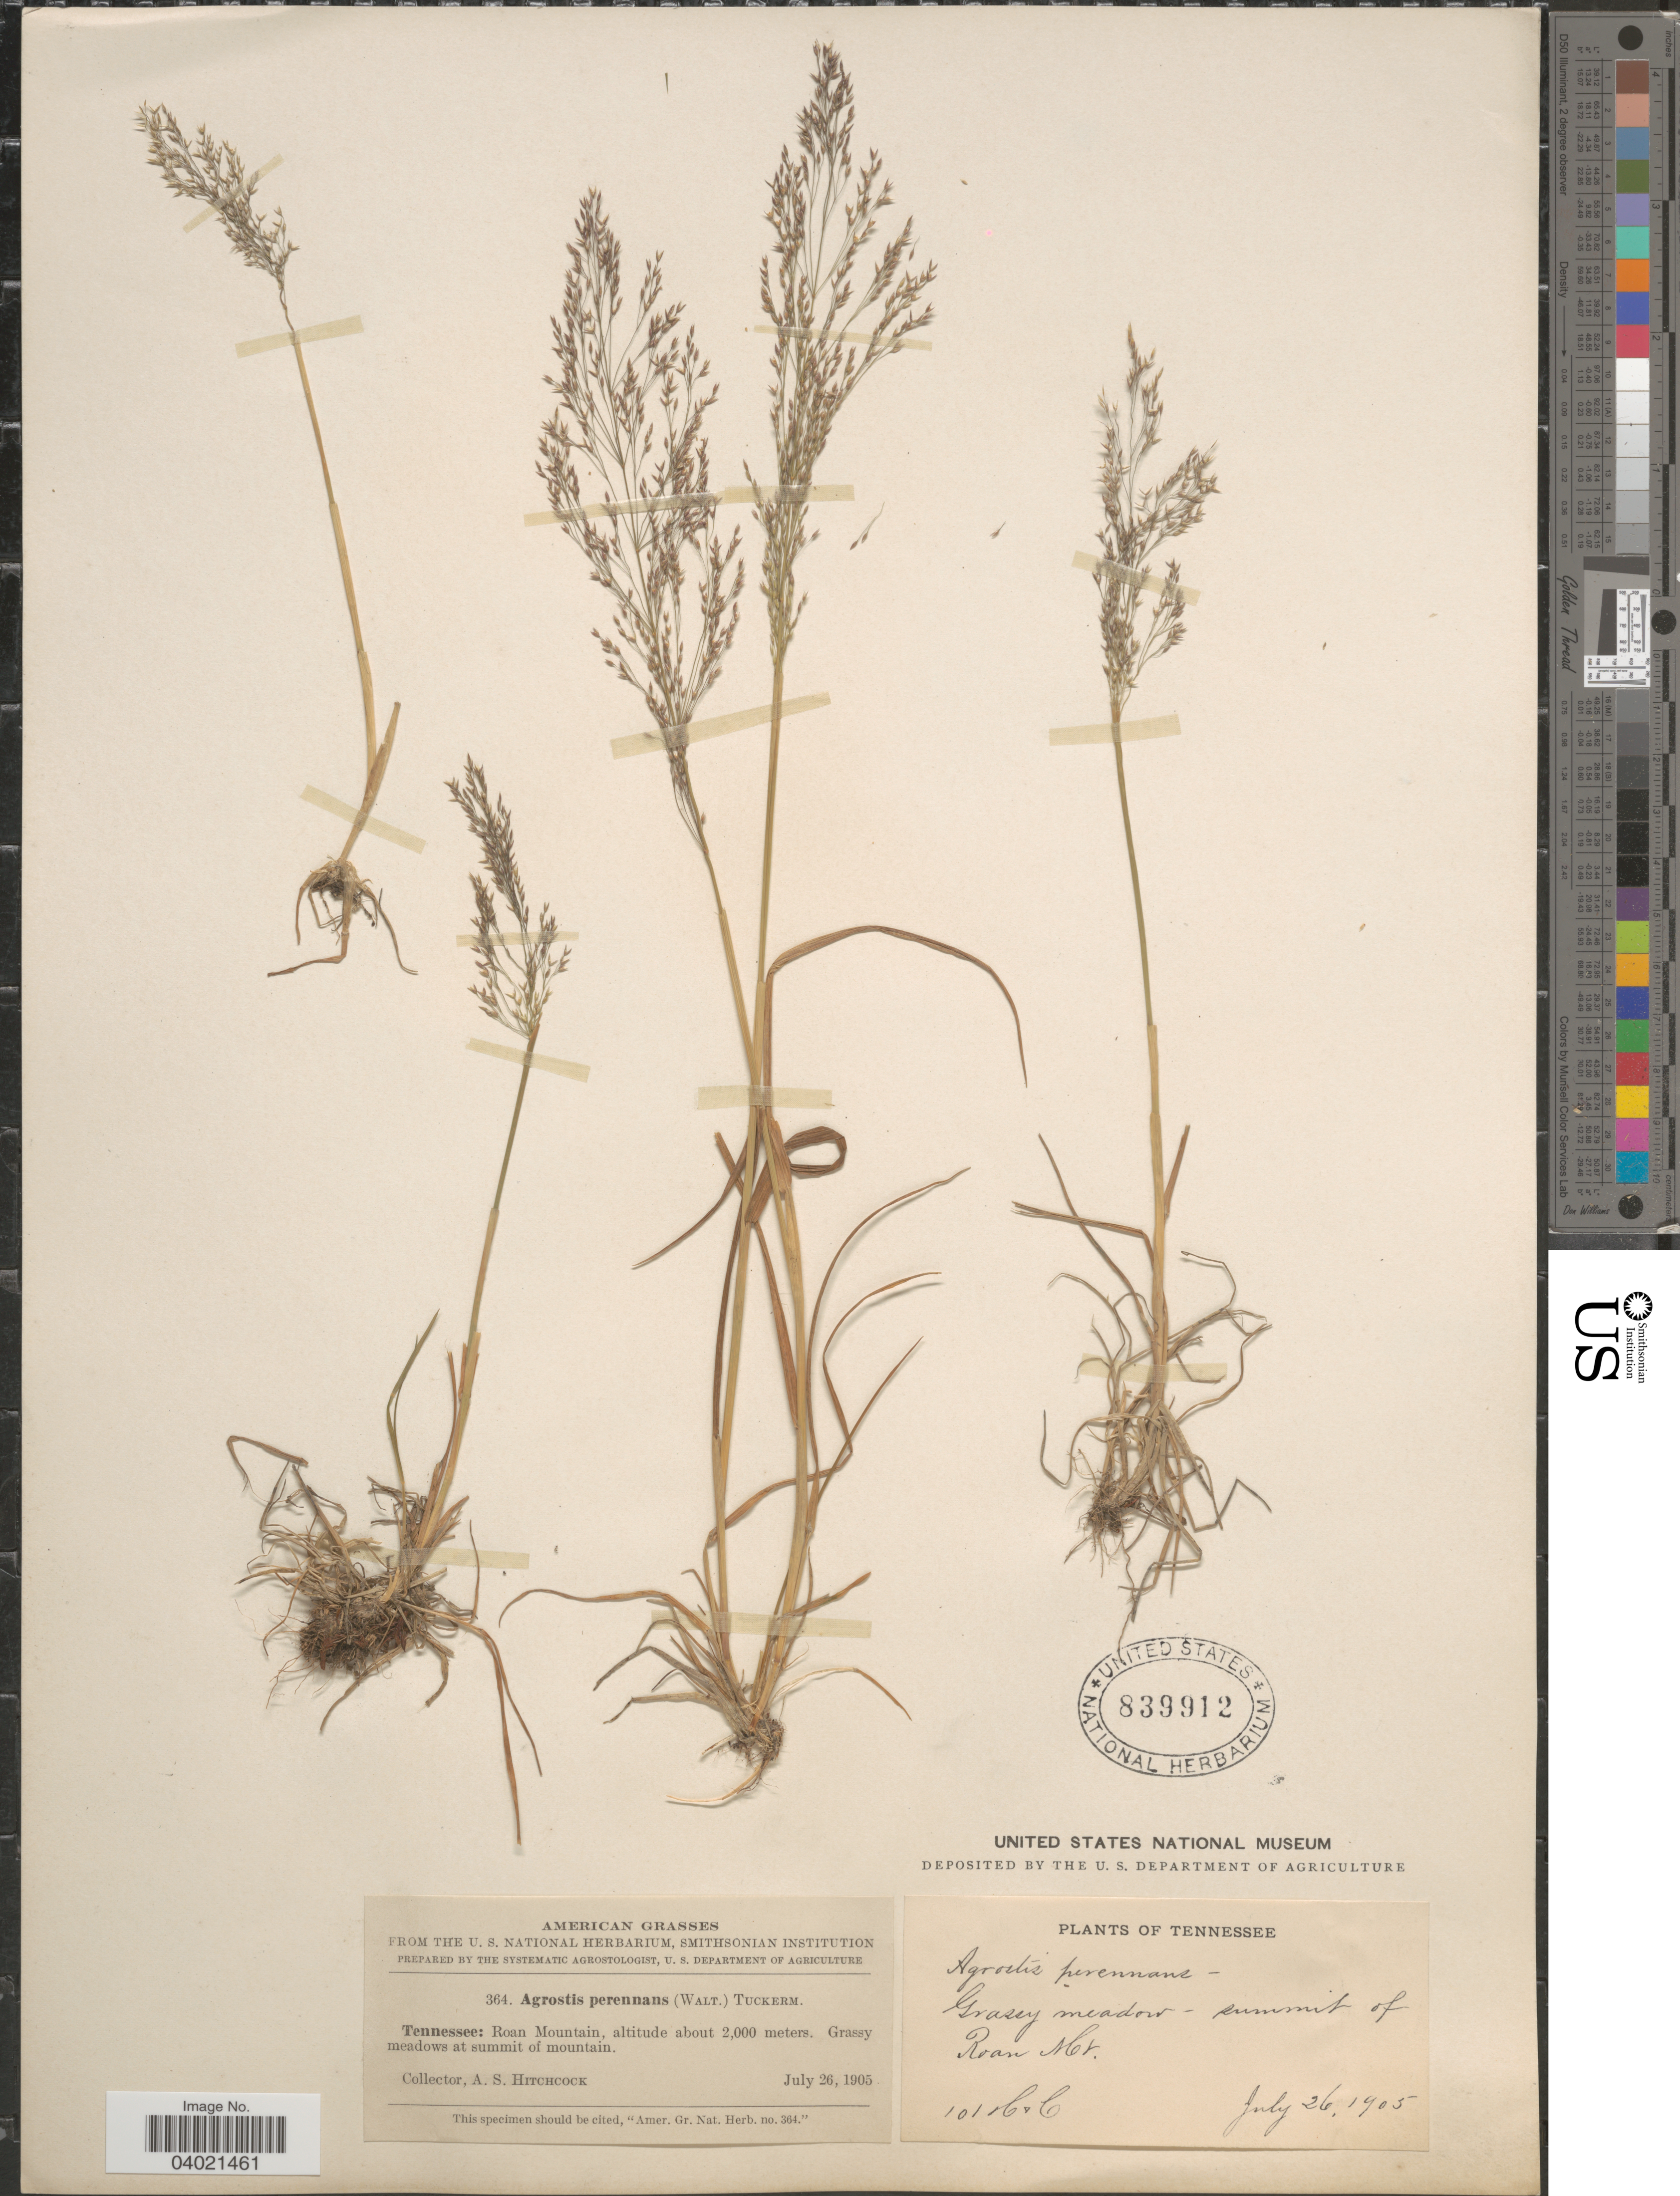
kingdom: Plantae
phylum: Tracheophyta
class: Liliopsida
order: Poales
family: Poaceae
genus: Agrostis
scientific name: Agrostis perennans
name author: (Walter) Tuck.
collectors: A. S. Hitchcock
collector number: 364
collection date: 1905-07-26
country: United States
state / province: Tennessee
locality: Roan Mountain. Grassy meadows at summit of mountain.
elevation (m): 2000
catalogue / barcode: US 839912